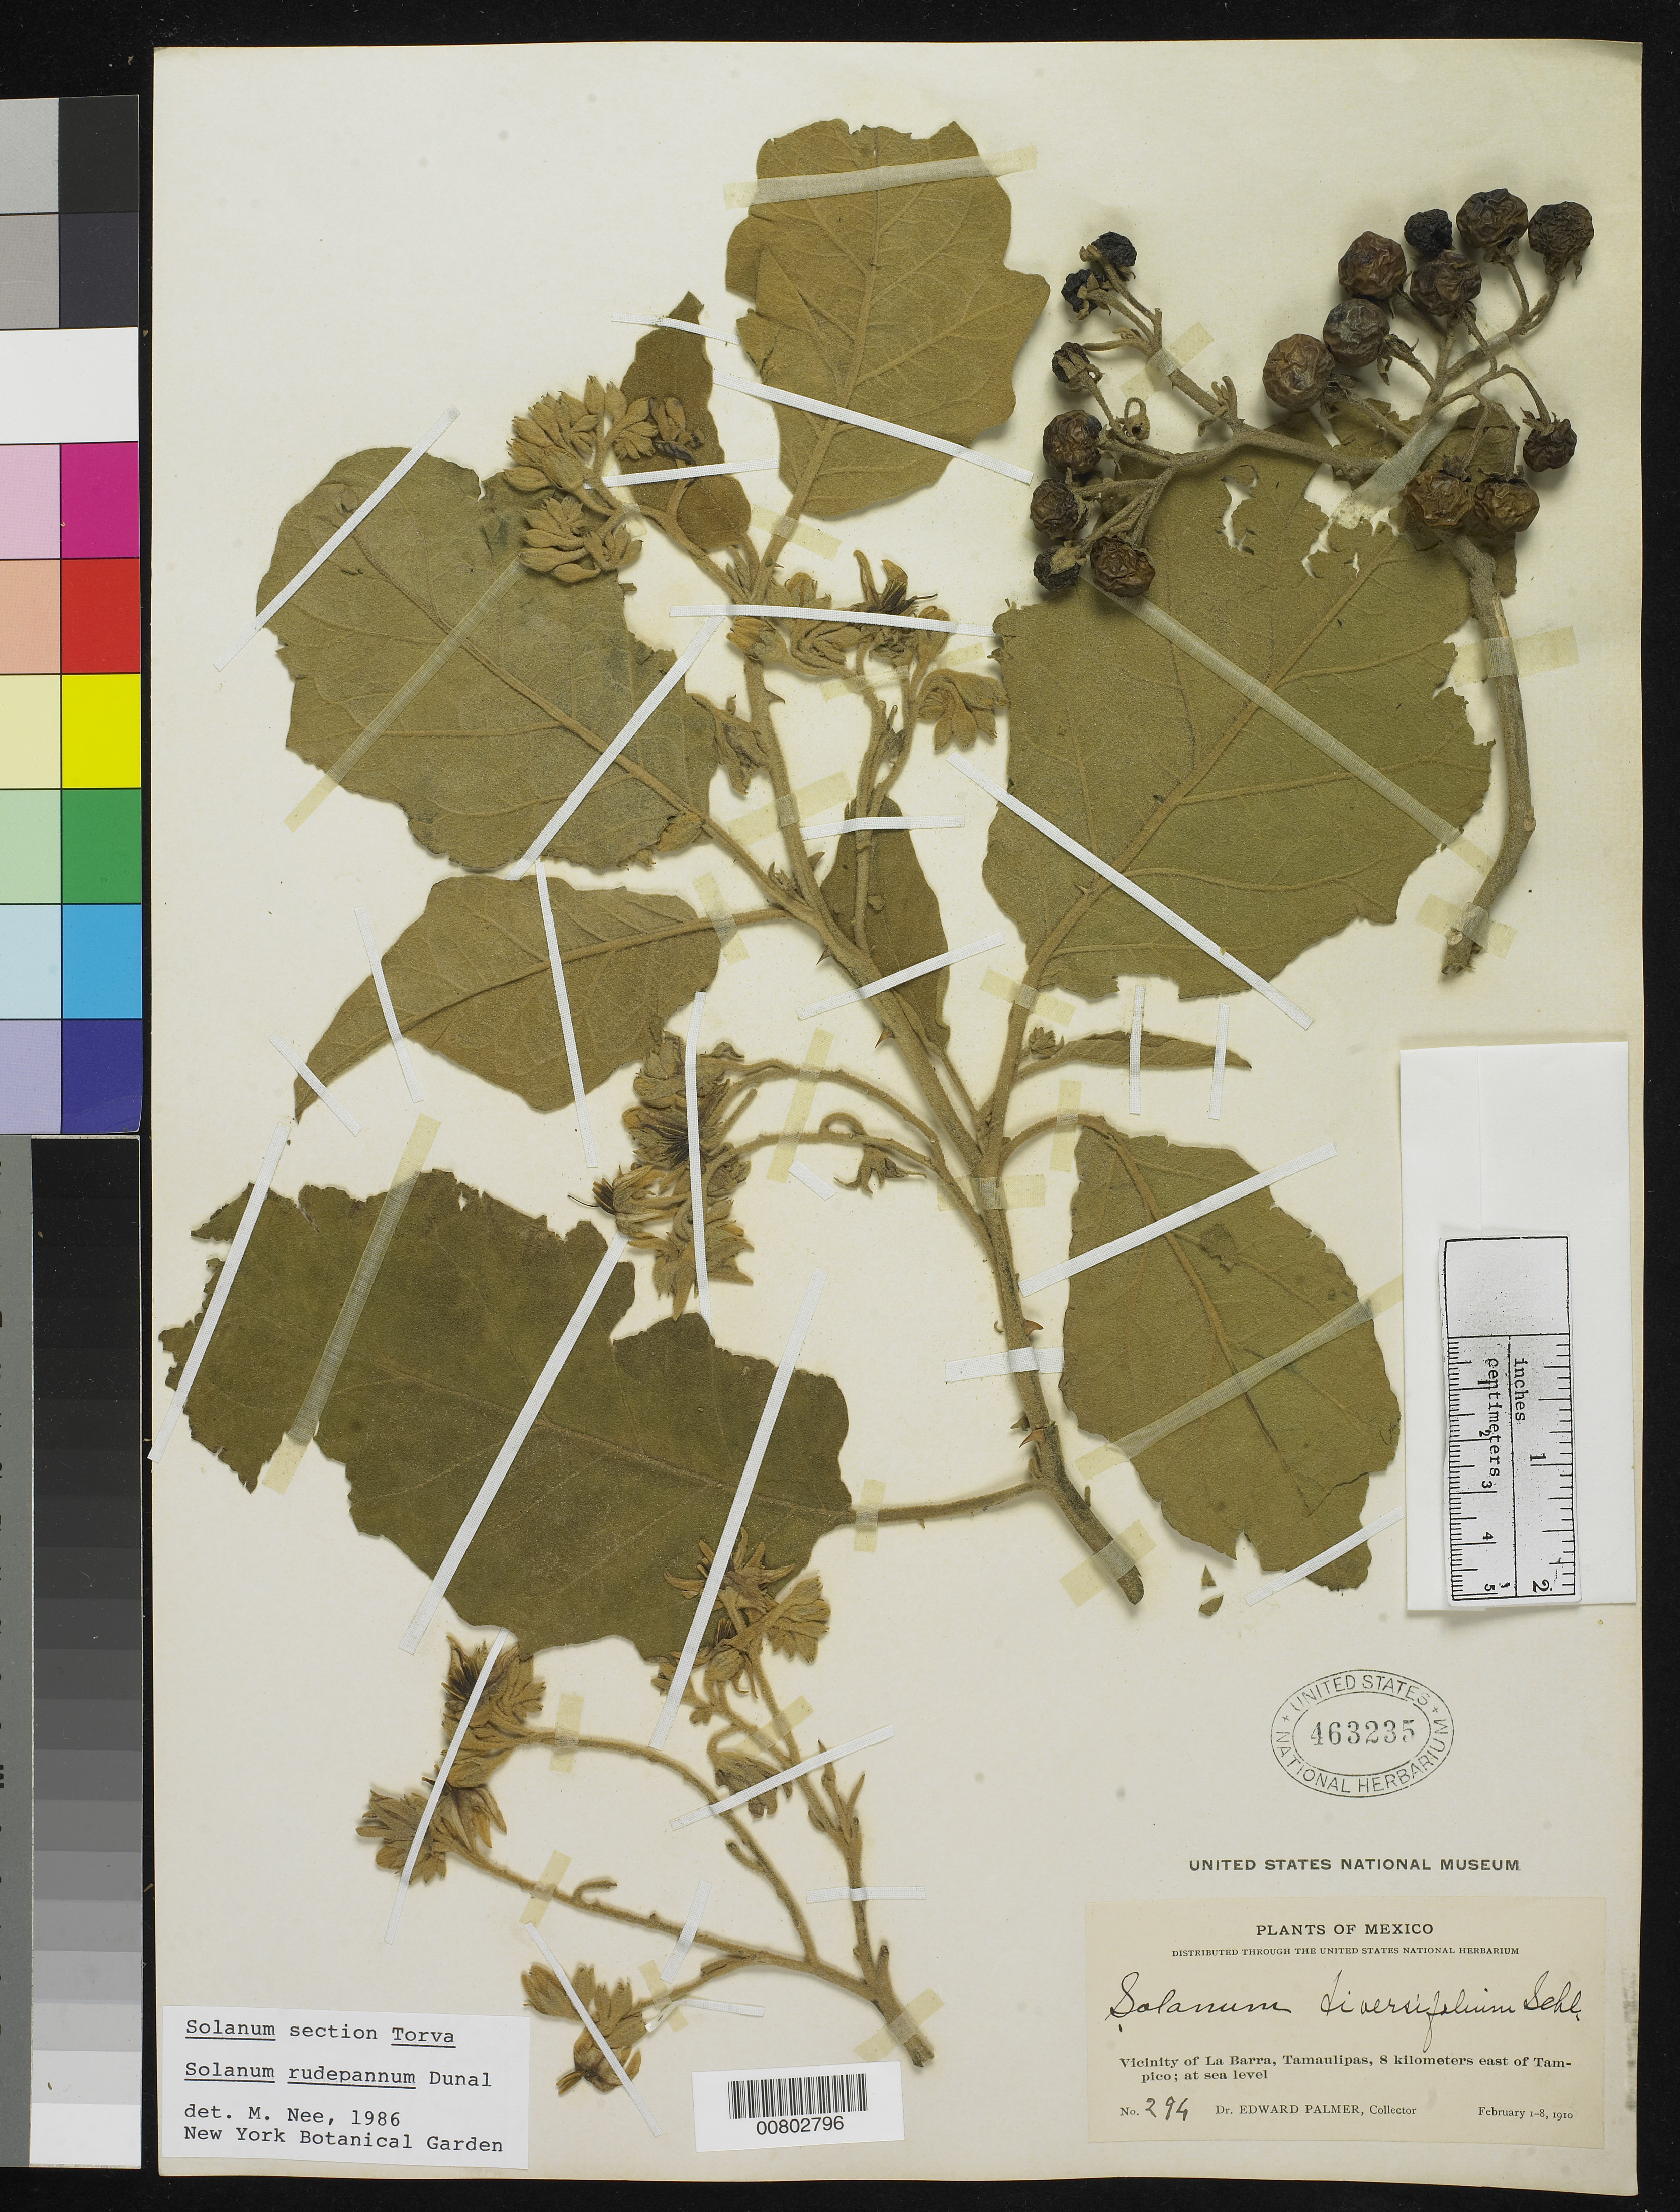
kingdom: Plantae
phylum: Tracheophyta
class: Magnoliopsida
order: Solanales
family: Solanaceae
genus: Solanum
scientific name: Solanum rudepannum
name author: Dunal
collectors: E. Palmer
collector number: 294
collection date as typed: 01 Feb 1910 to 08 Feb 1910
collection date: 1910-02-01/1910-02-08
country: Mexico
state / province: Tamaulipas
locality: Vicinity of La Barra, 8 Kilometers east of Tampico.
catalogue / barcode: US 463235